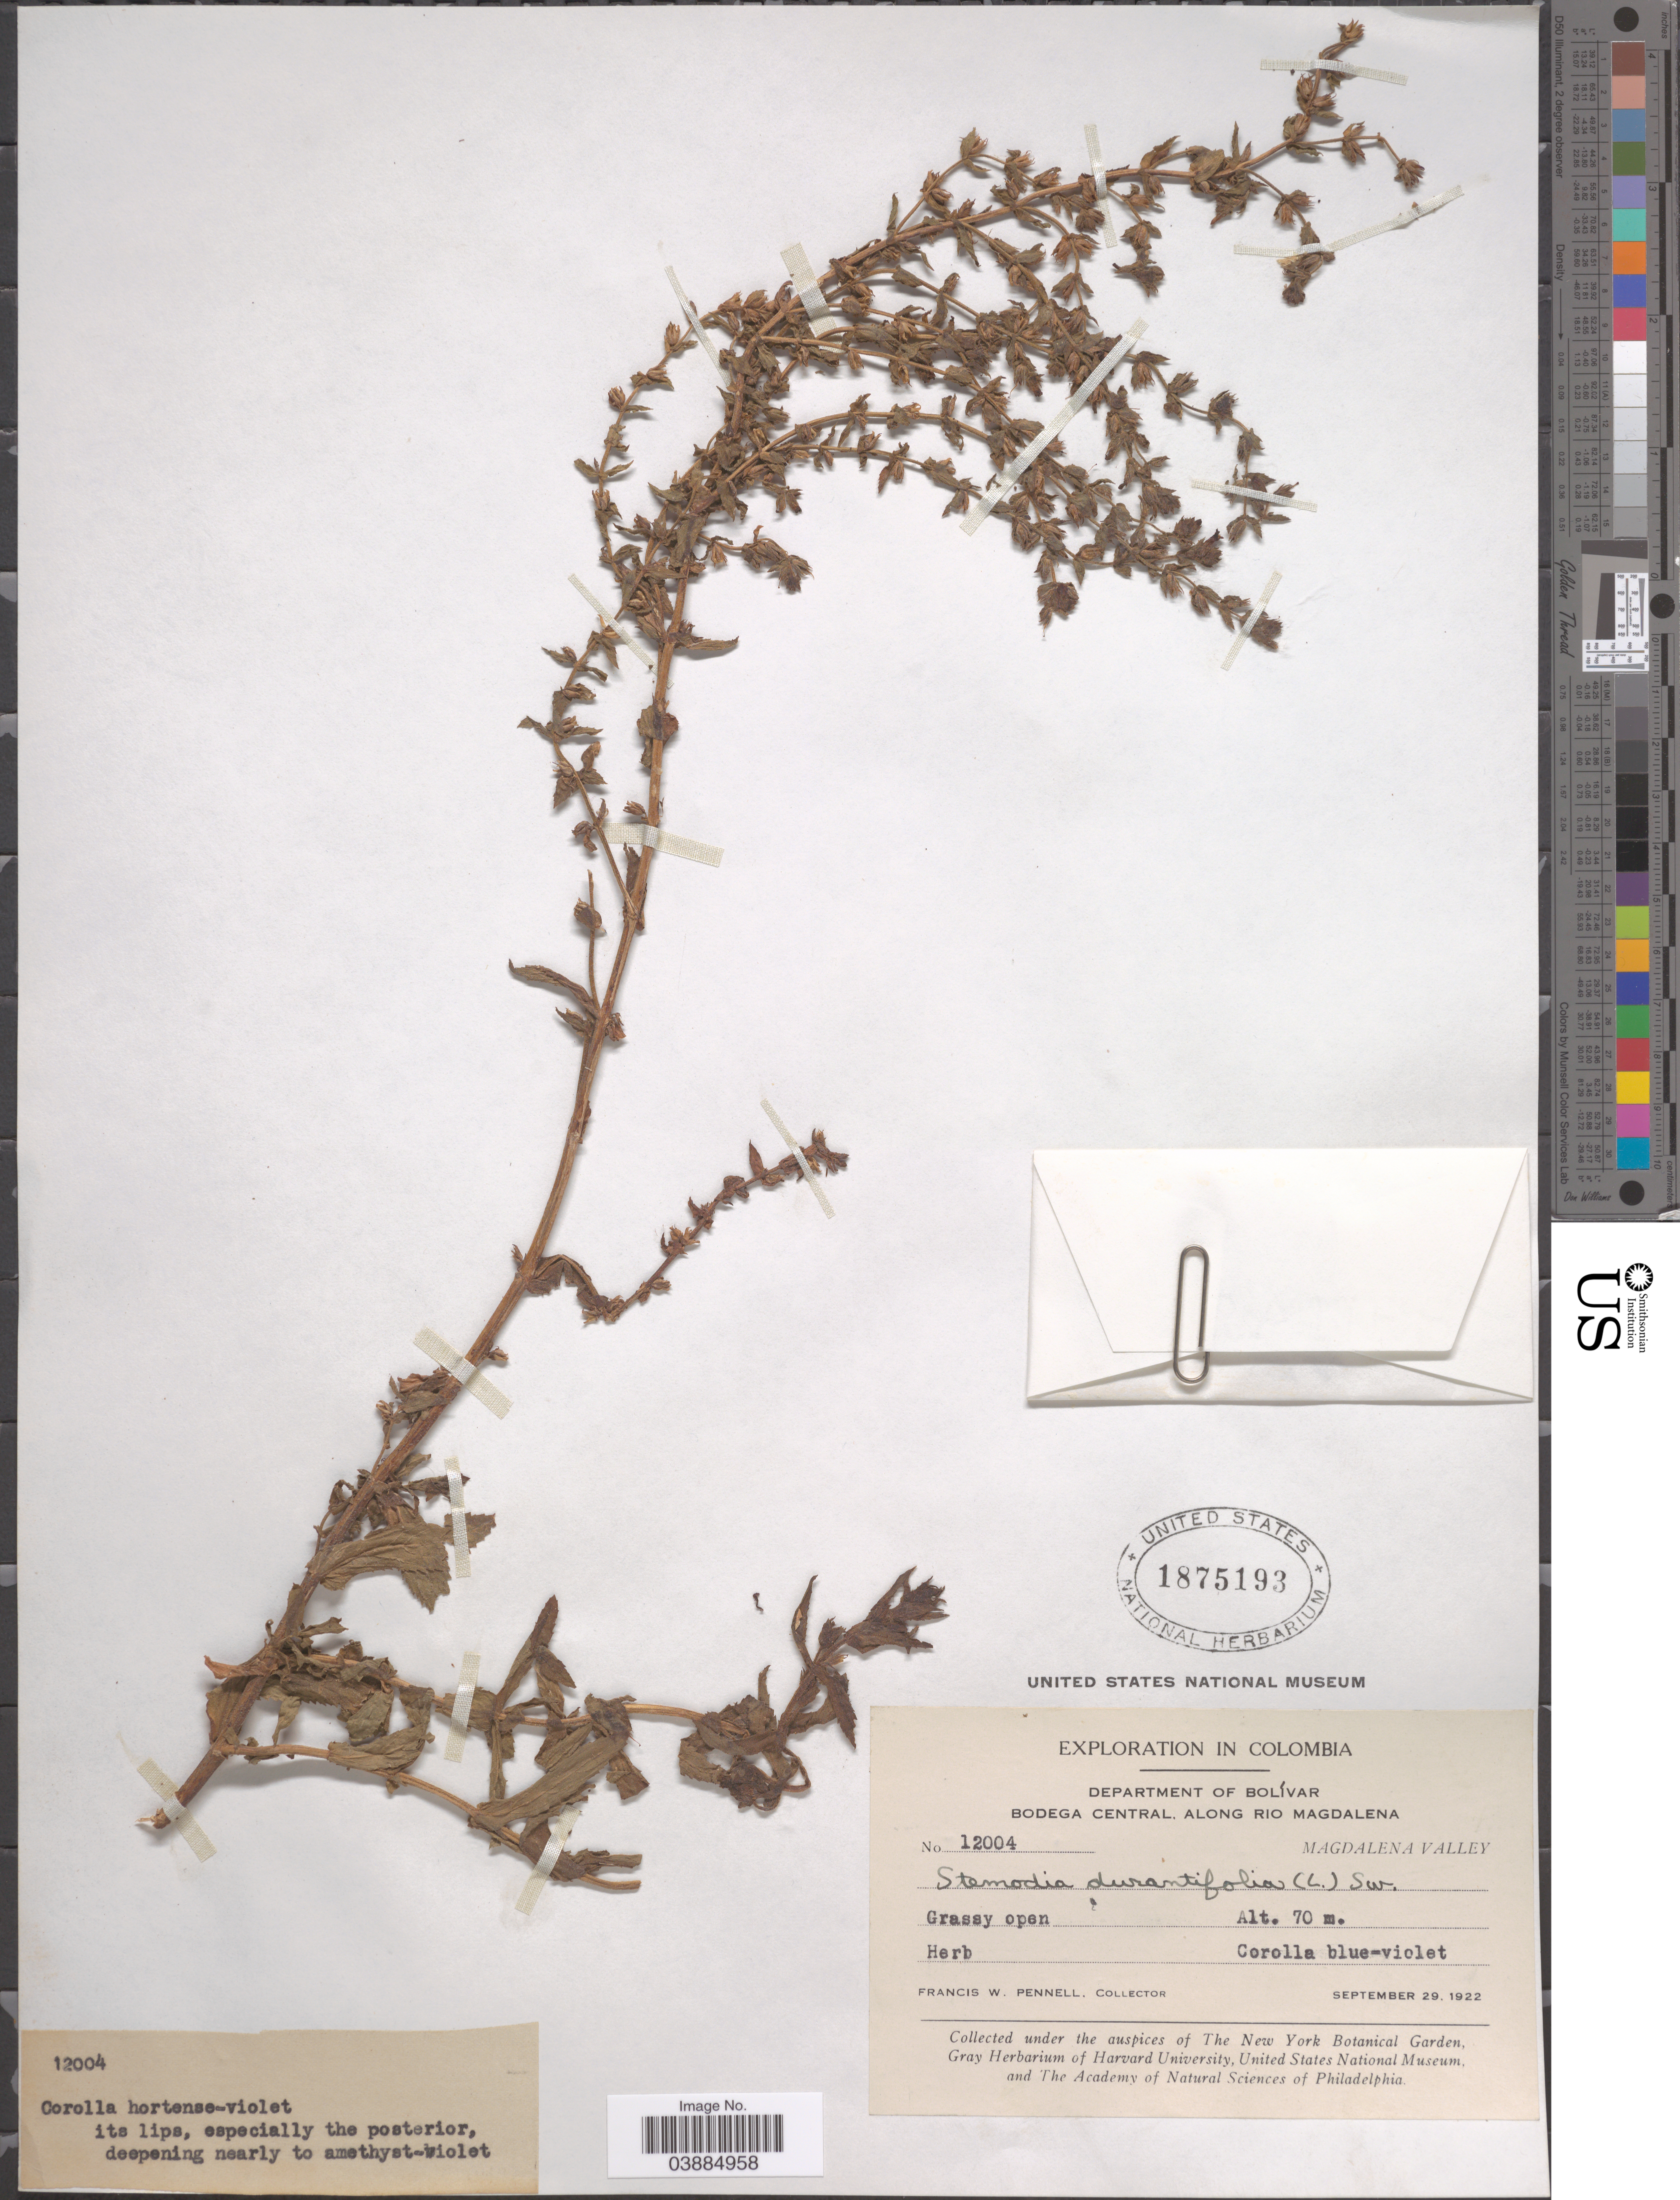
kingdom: Plantae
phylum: Tracheophyta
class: Magnoliopsida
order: Lamiales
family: Plantaginaceae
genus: Stemodia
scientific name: Stemodia durantifolia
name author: (L.) Sw.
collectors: F. W. Pennell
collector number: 12004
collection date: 1922-09-29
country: Colombia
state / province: Bolívar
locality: Department of Bolívar. Bodega Central, along Rio Magdalena. Magdalena Valley.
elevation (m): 70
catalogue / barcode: US 1875193